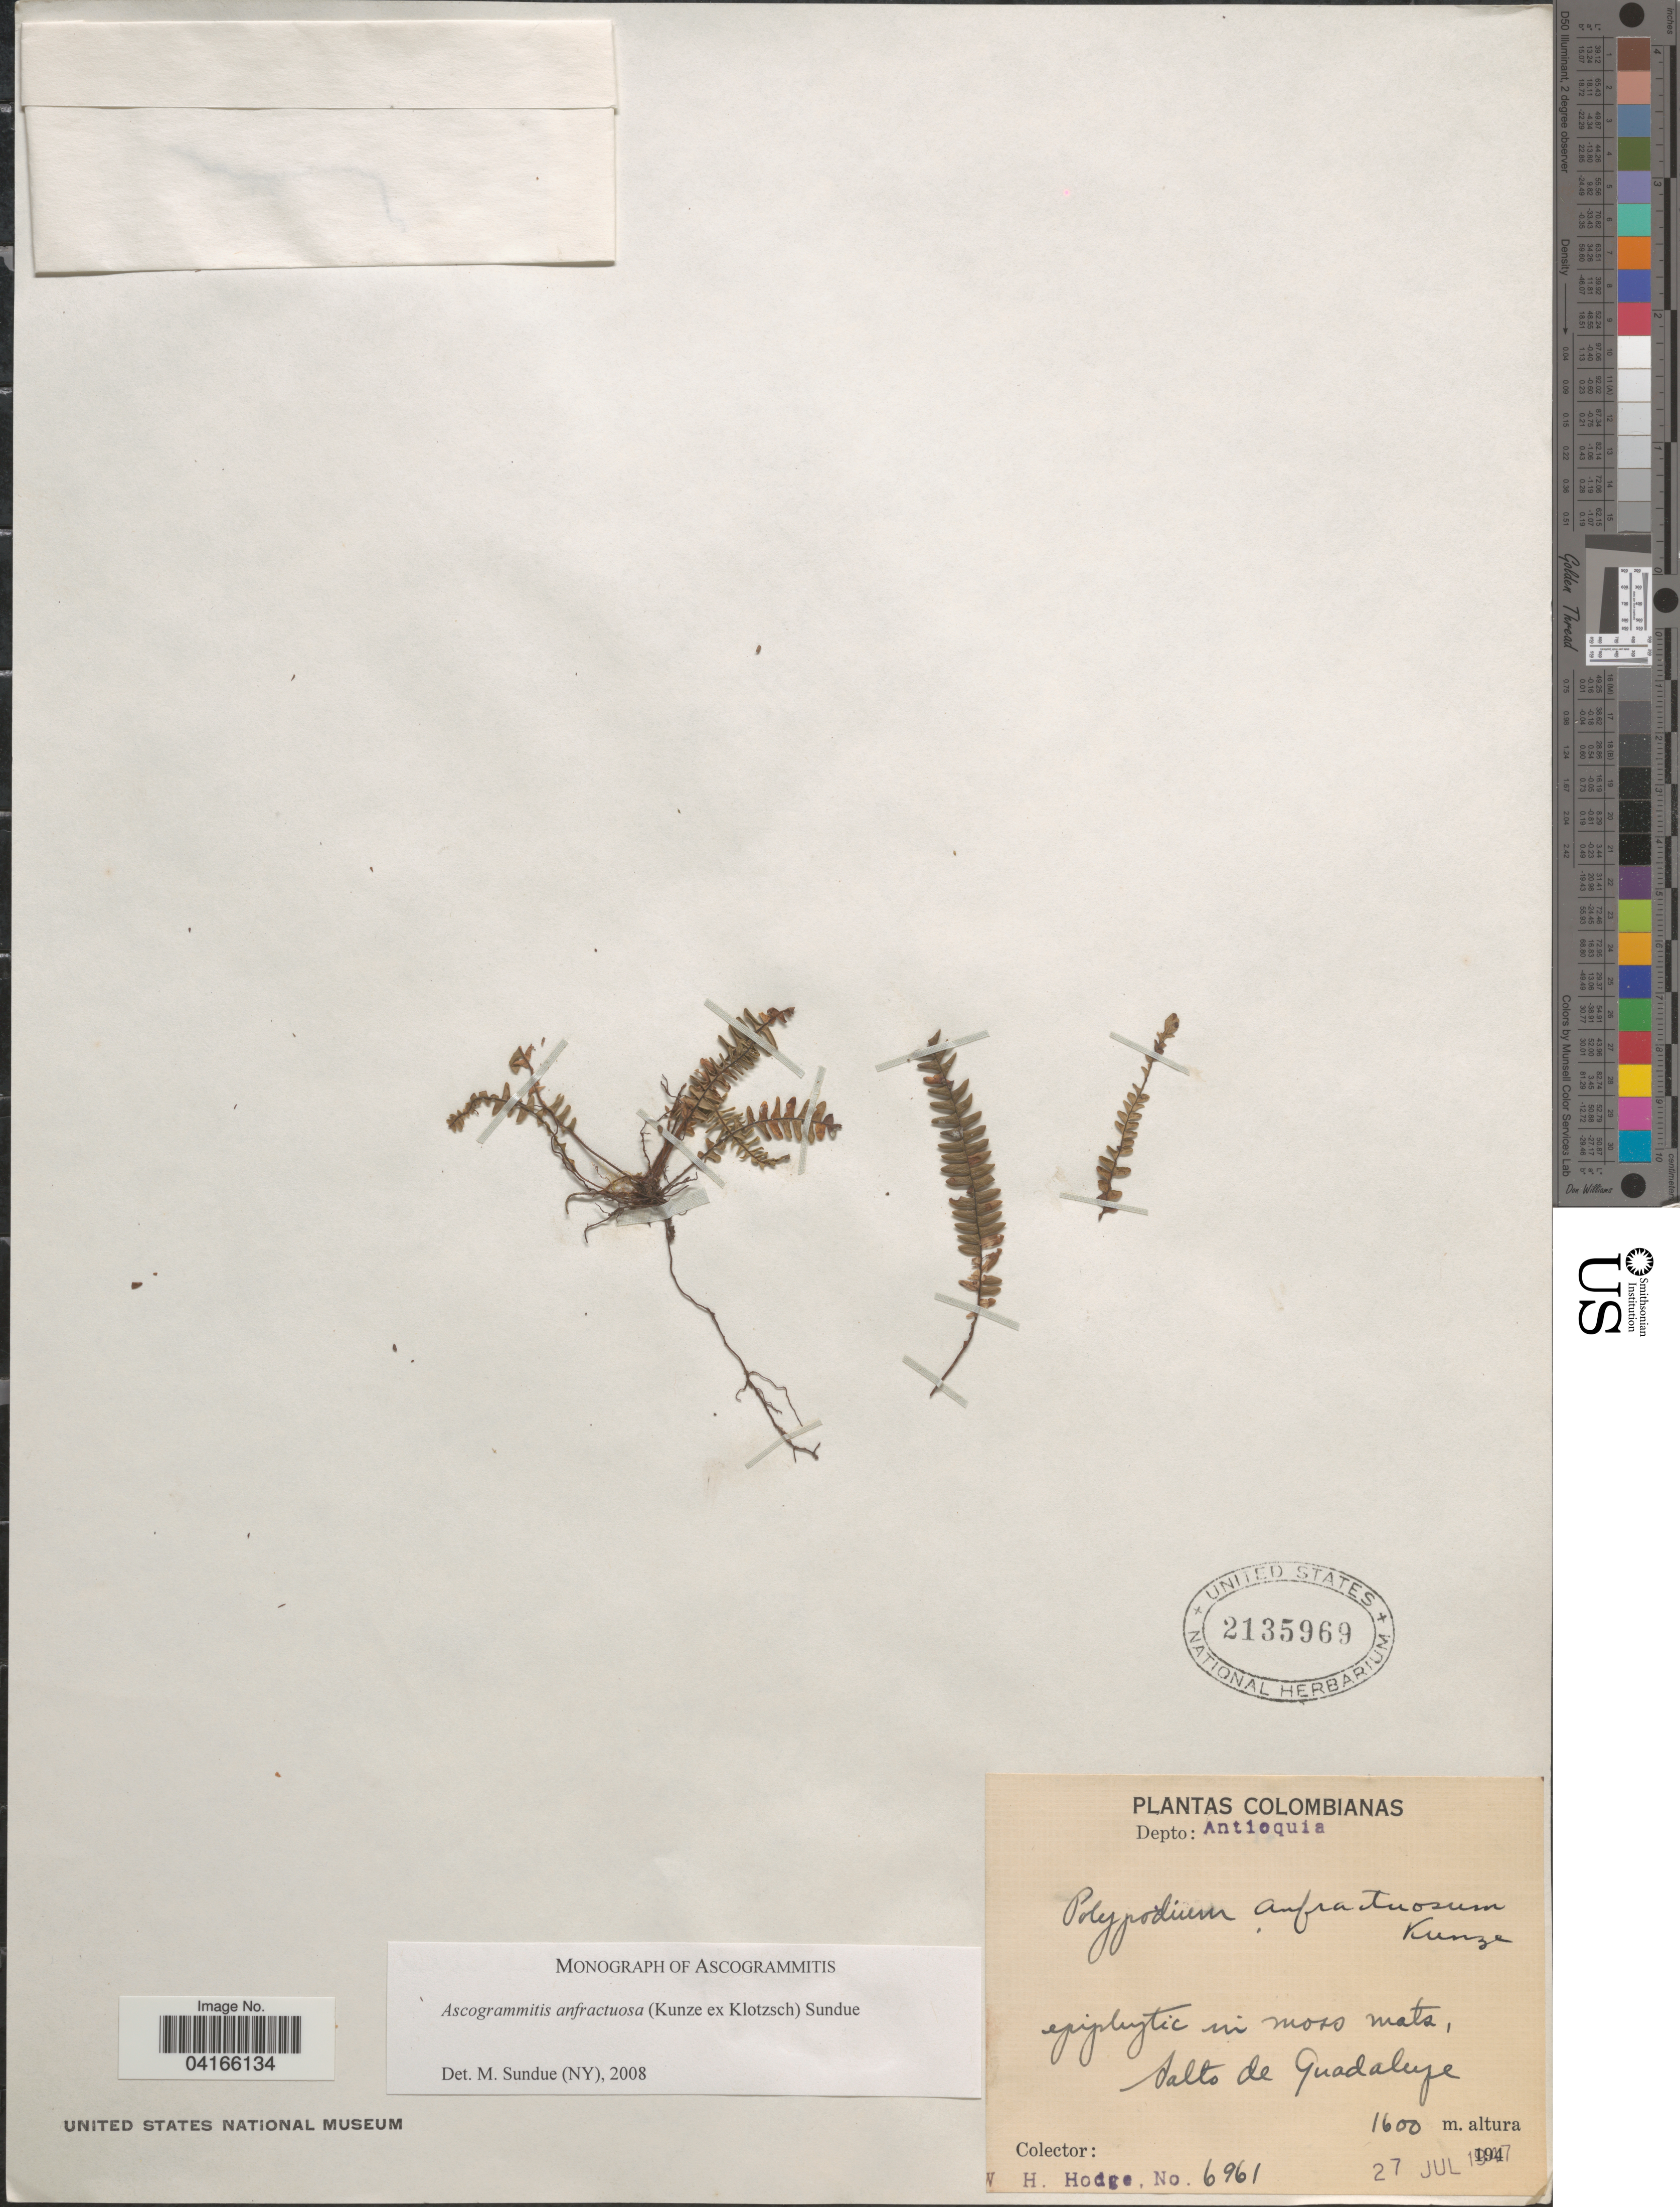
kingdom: Plantae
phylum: Tracheophyta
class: Polypodiopsida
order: Polypodiales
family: Polypodiaceae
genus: Ascogrammitis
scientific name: Ascogrammitis anfractuosa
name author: (Kunze ex Klotzsch) Sundue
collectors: W. Hodge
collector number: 6961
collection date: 1947-07-27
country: Colombia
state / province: Antioquia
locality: Depto: Antioquia. Salto de Guadalupe.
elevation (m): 1600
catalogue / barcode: US 2135969